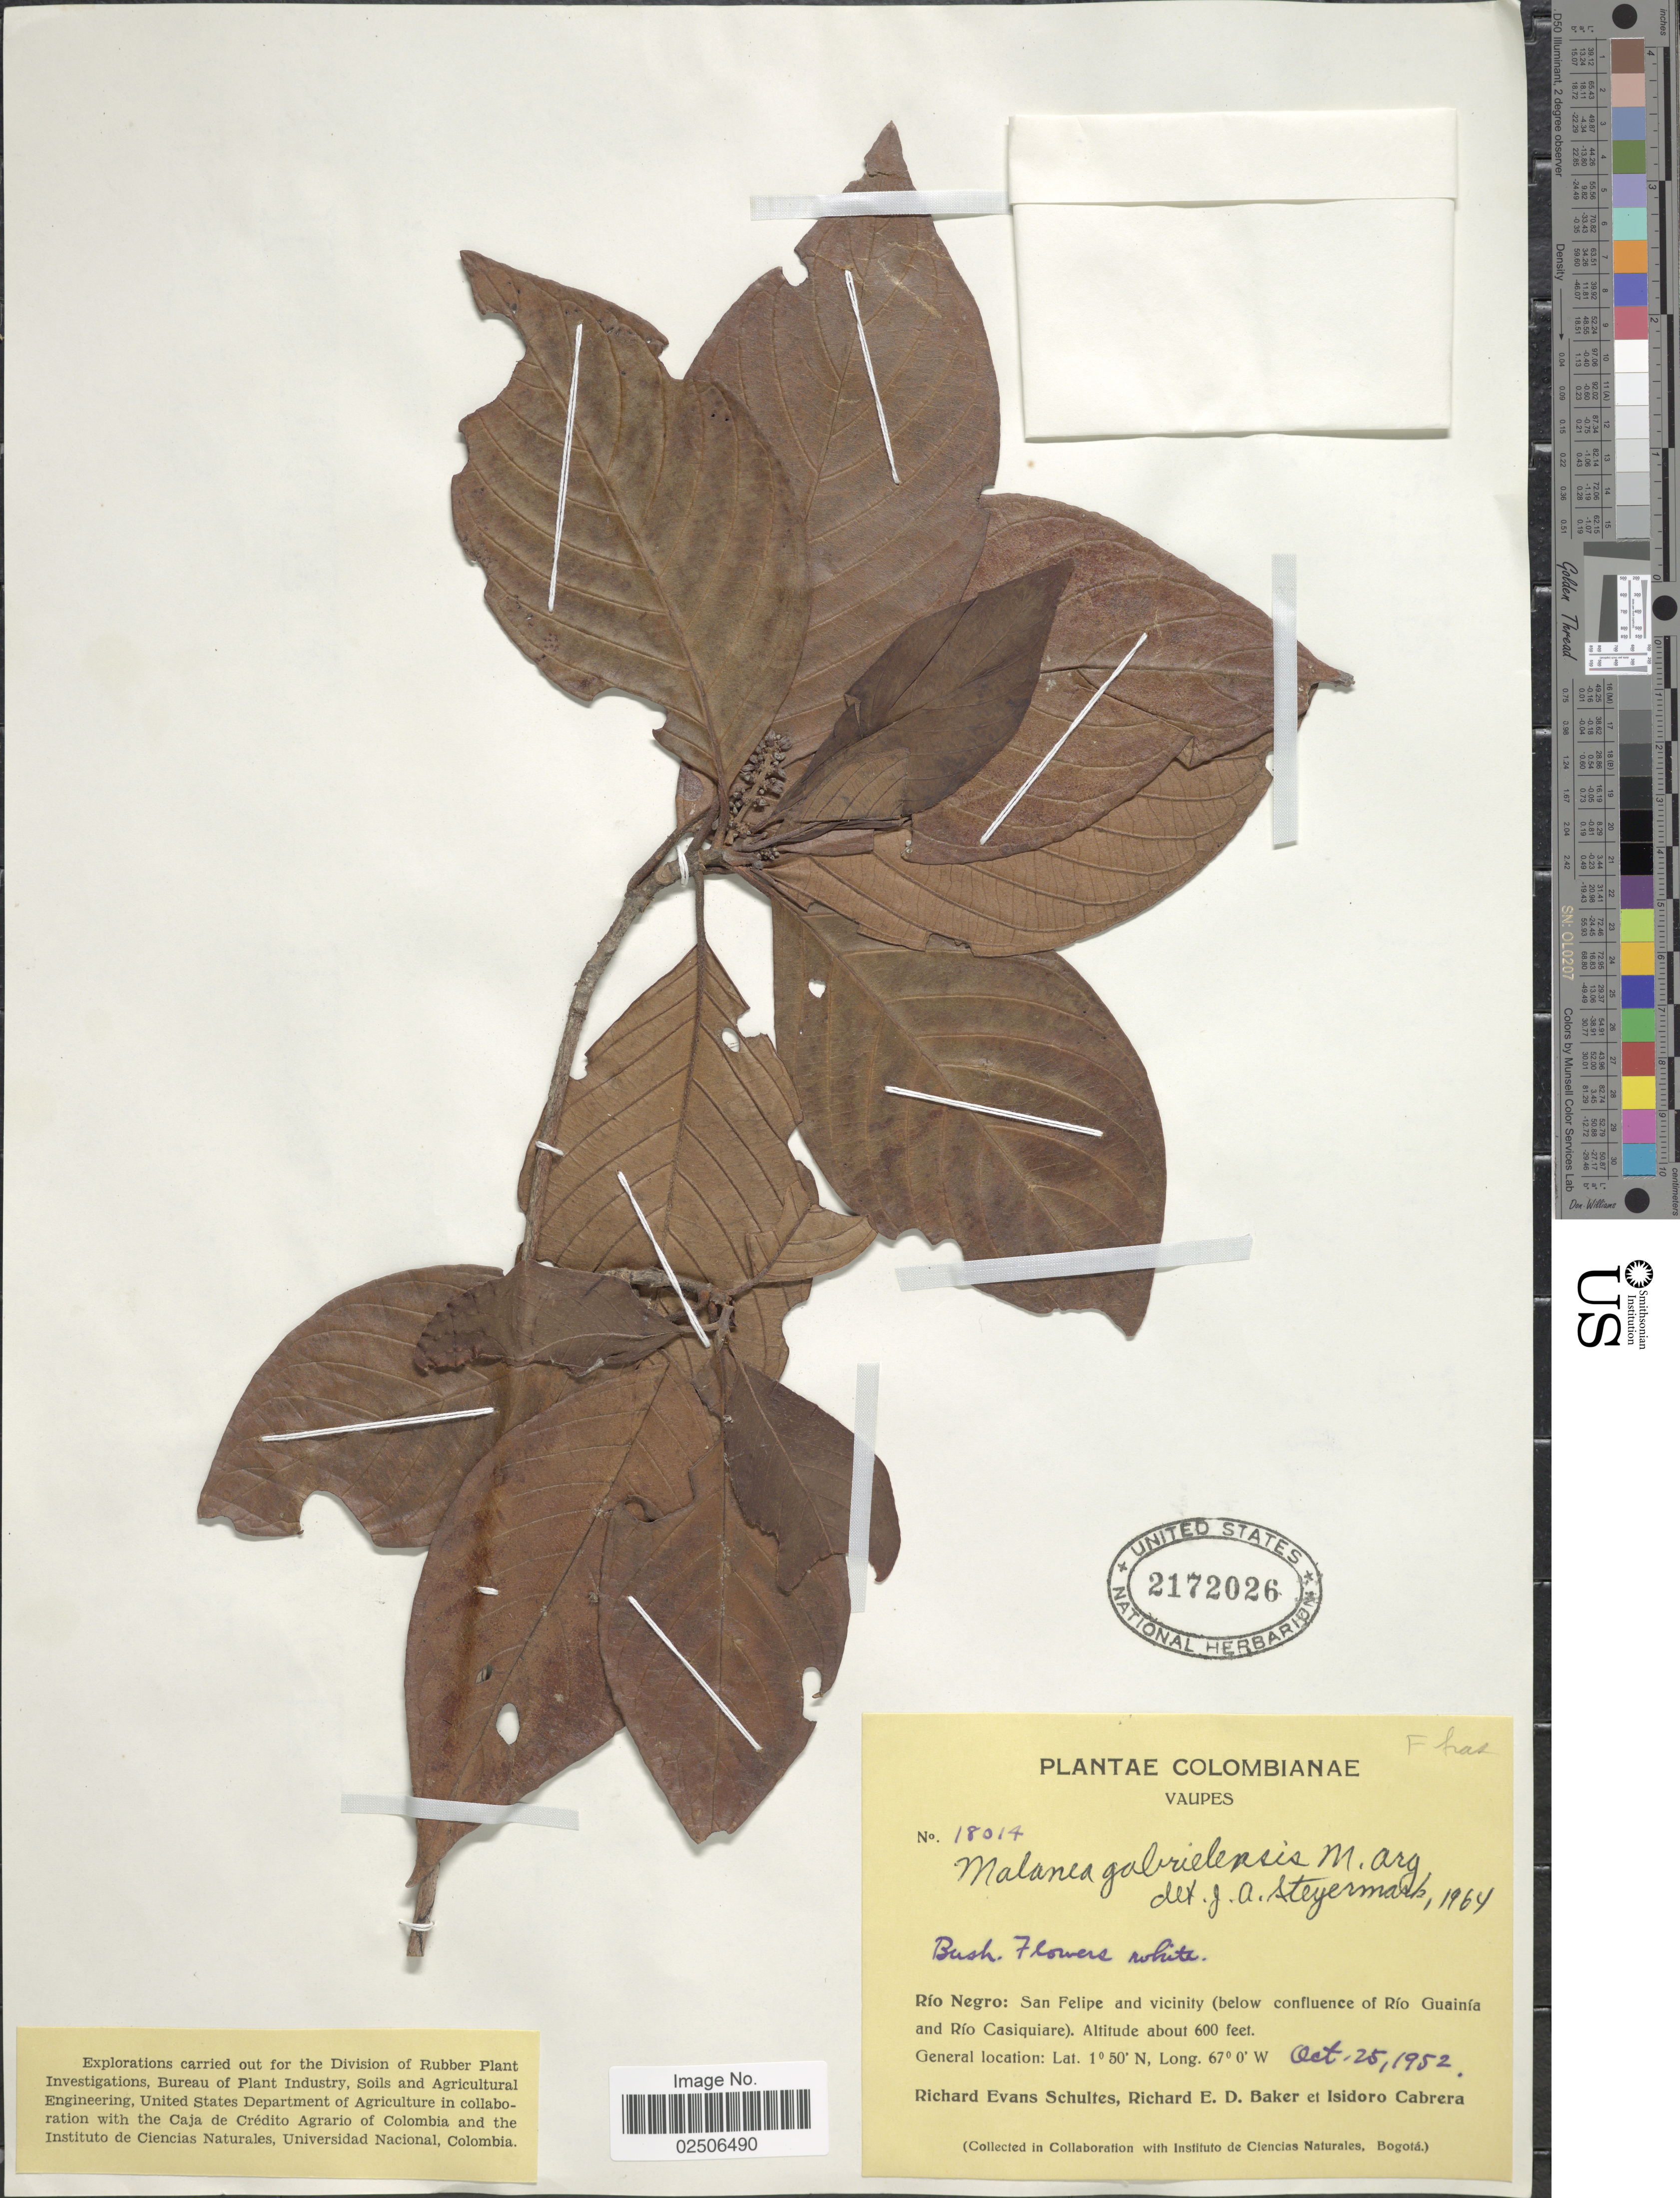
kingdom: Plantae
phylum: Tracheophyta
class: Magnoliopsida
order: Gentianales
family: Rubiaceae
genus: Malanea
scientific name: Malanea gabrielensis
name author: Müll. Arg.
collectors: R. E. Schultes, R. E. D. Baker & I. Cabrera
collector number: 18014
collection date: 1952-10-25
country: Colombia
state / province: Vaupés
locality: Rio Negro: San Felipe and vicinity (below confluence of Rio Guainia and Rio Casiquiare)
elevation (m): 183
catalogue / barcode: US 2172026